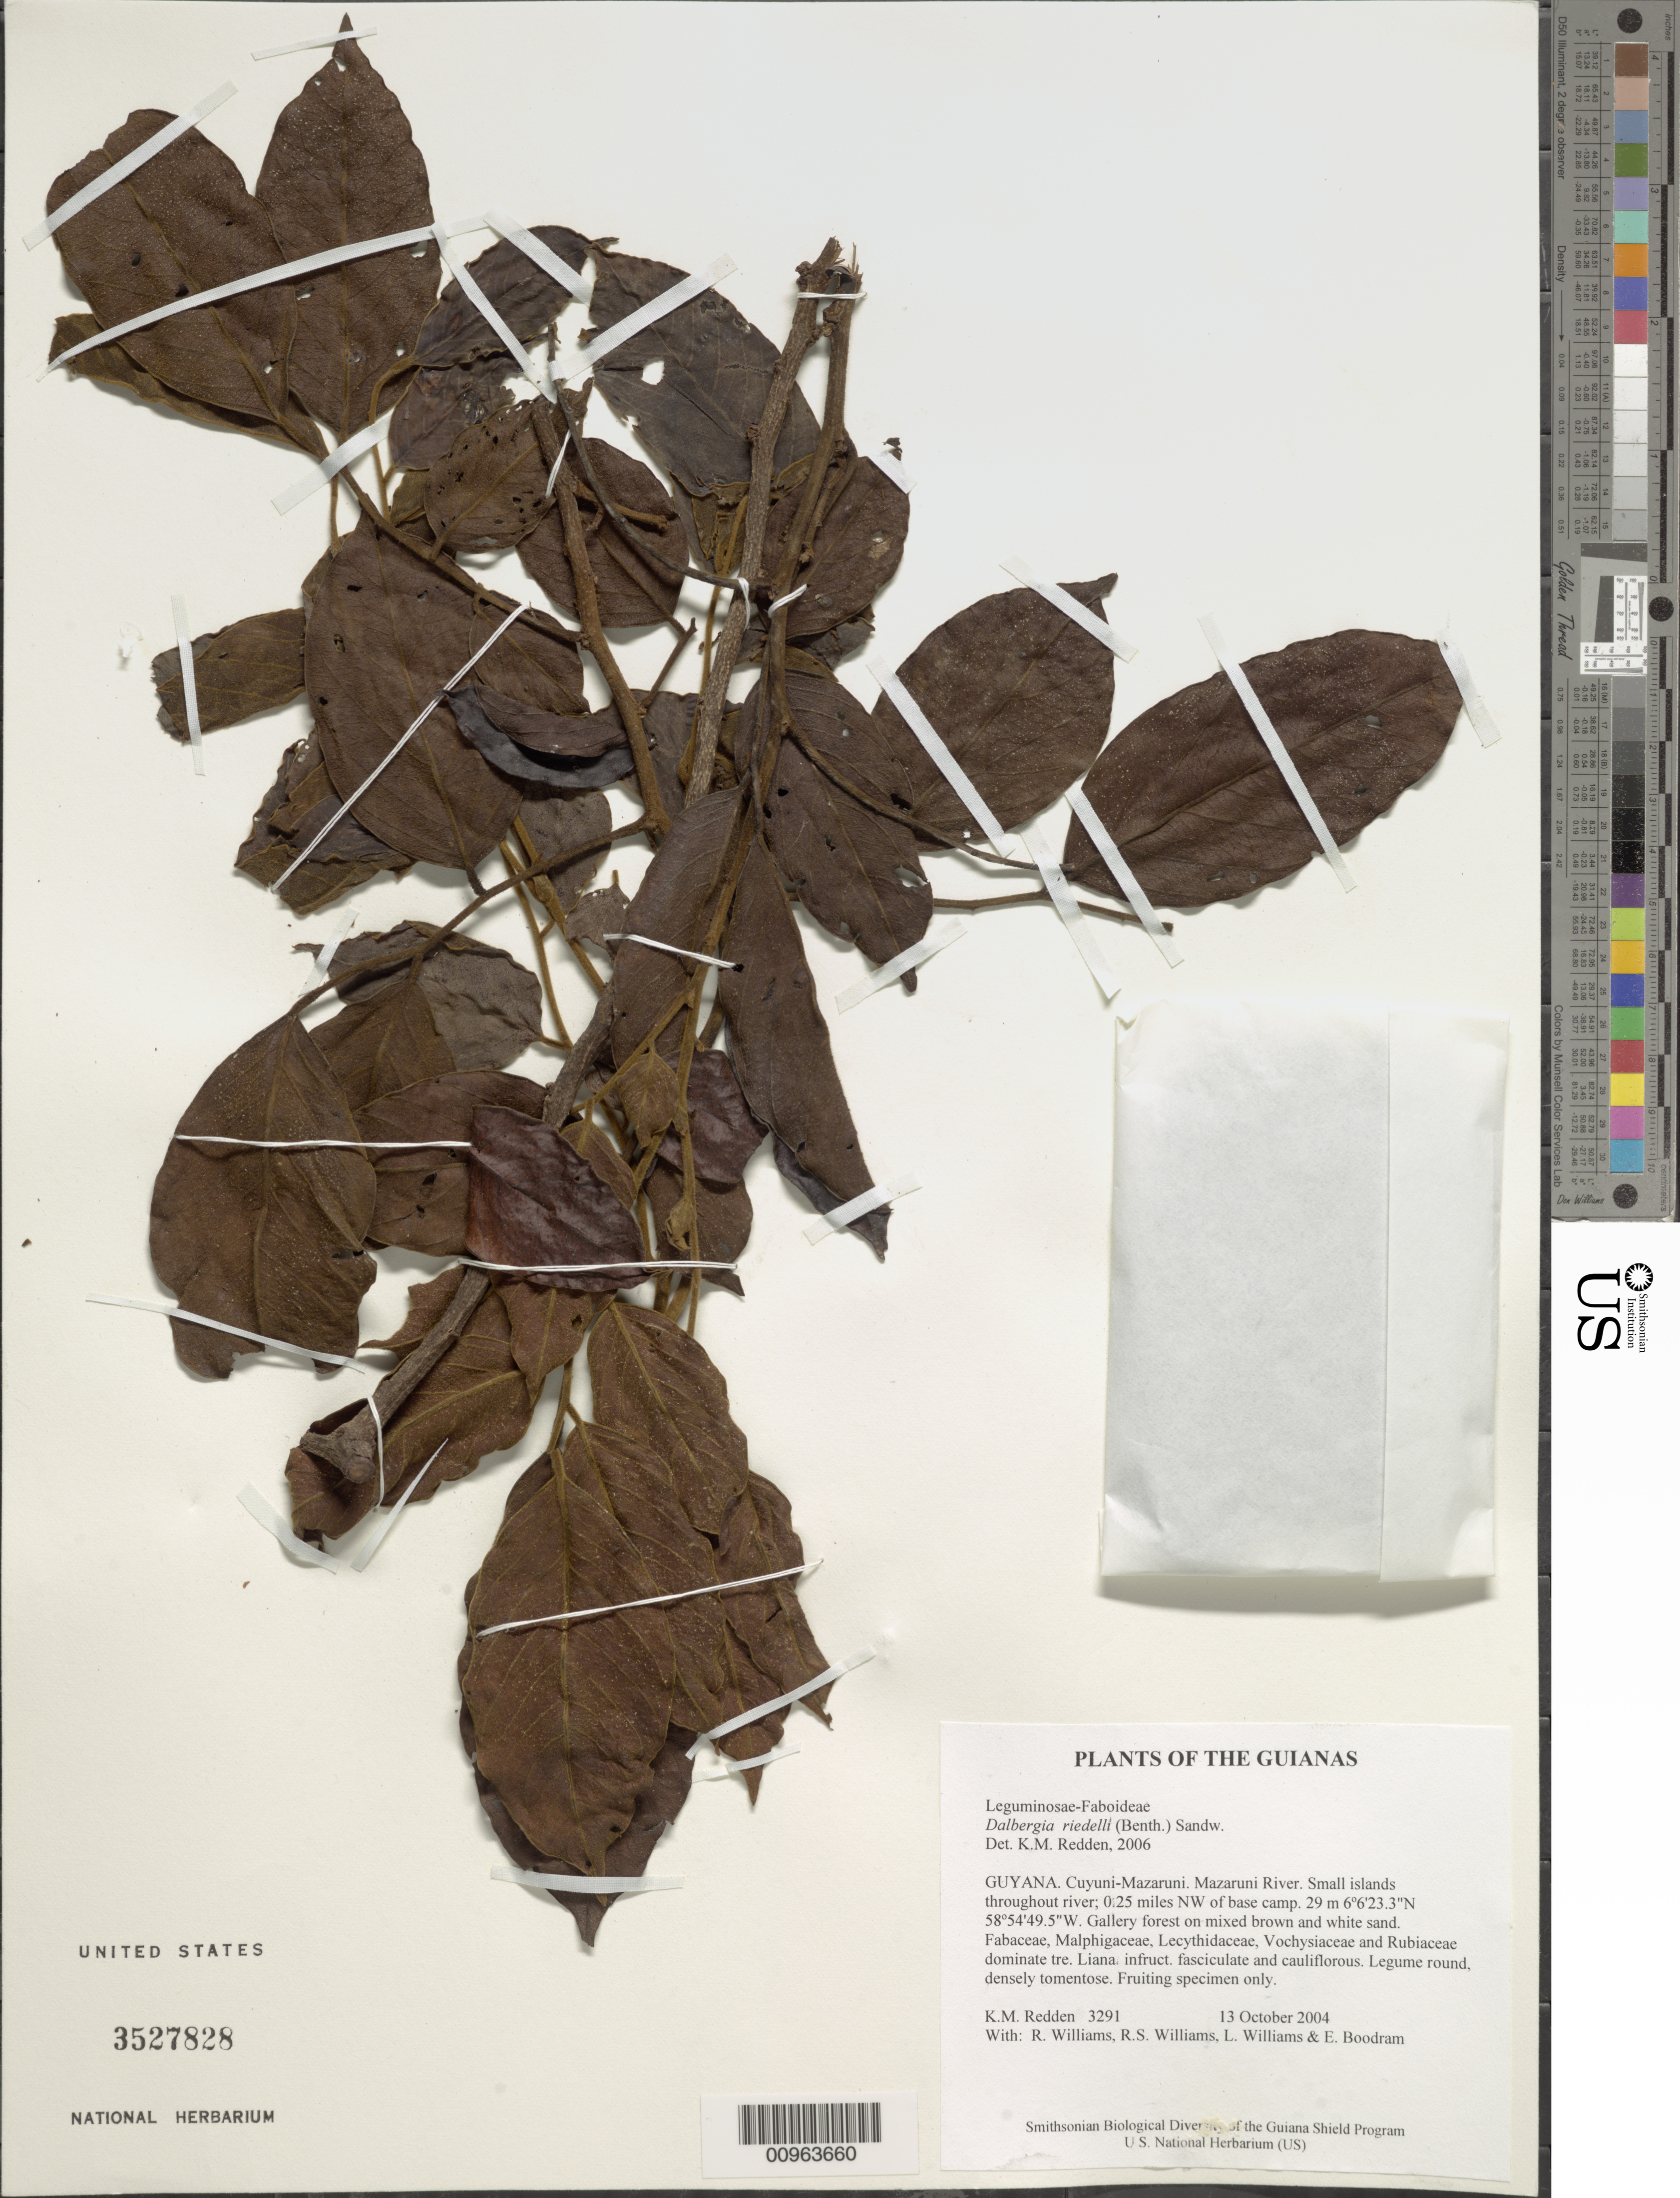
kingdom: Plantae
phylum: Tracheophyta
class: Magnoliopsida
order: Fabales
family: Fabaceae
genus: Dalbergia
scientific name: Dalbergia riedelii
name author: (Benth.) Sandwith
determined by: Redden, K. M.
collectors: K. M. Redden, R. Williams, R. S. Williams, L. Williams & E. Boodram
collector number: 3291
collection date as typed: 13 October 2004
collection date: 2004-10-13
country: Guyana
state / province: Cuyuni-Mazaruni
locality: Mazaruni River. Small islands throughout river; 0.25 miles NW of base camp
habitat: Gallery forest on mixed brown/white sand. Fabaceae, Malpighiaceae, Lecythidaceae, Vochysiaceae and Rubiaceae dominant trees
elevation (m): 29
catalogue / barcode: US 3527828